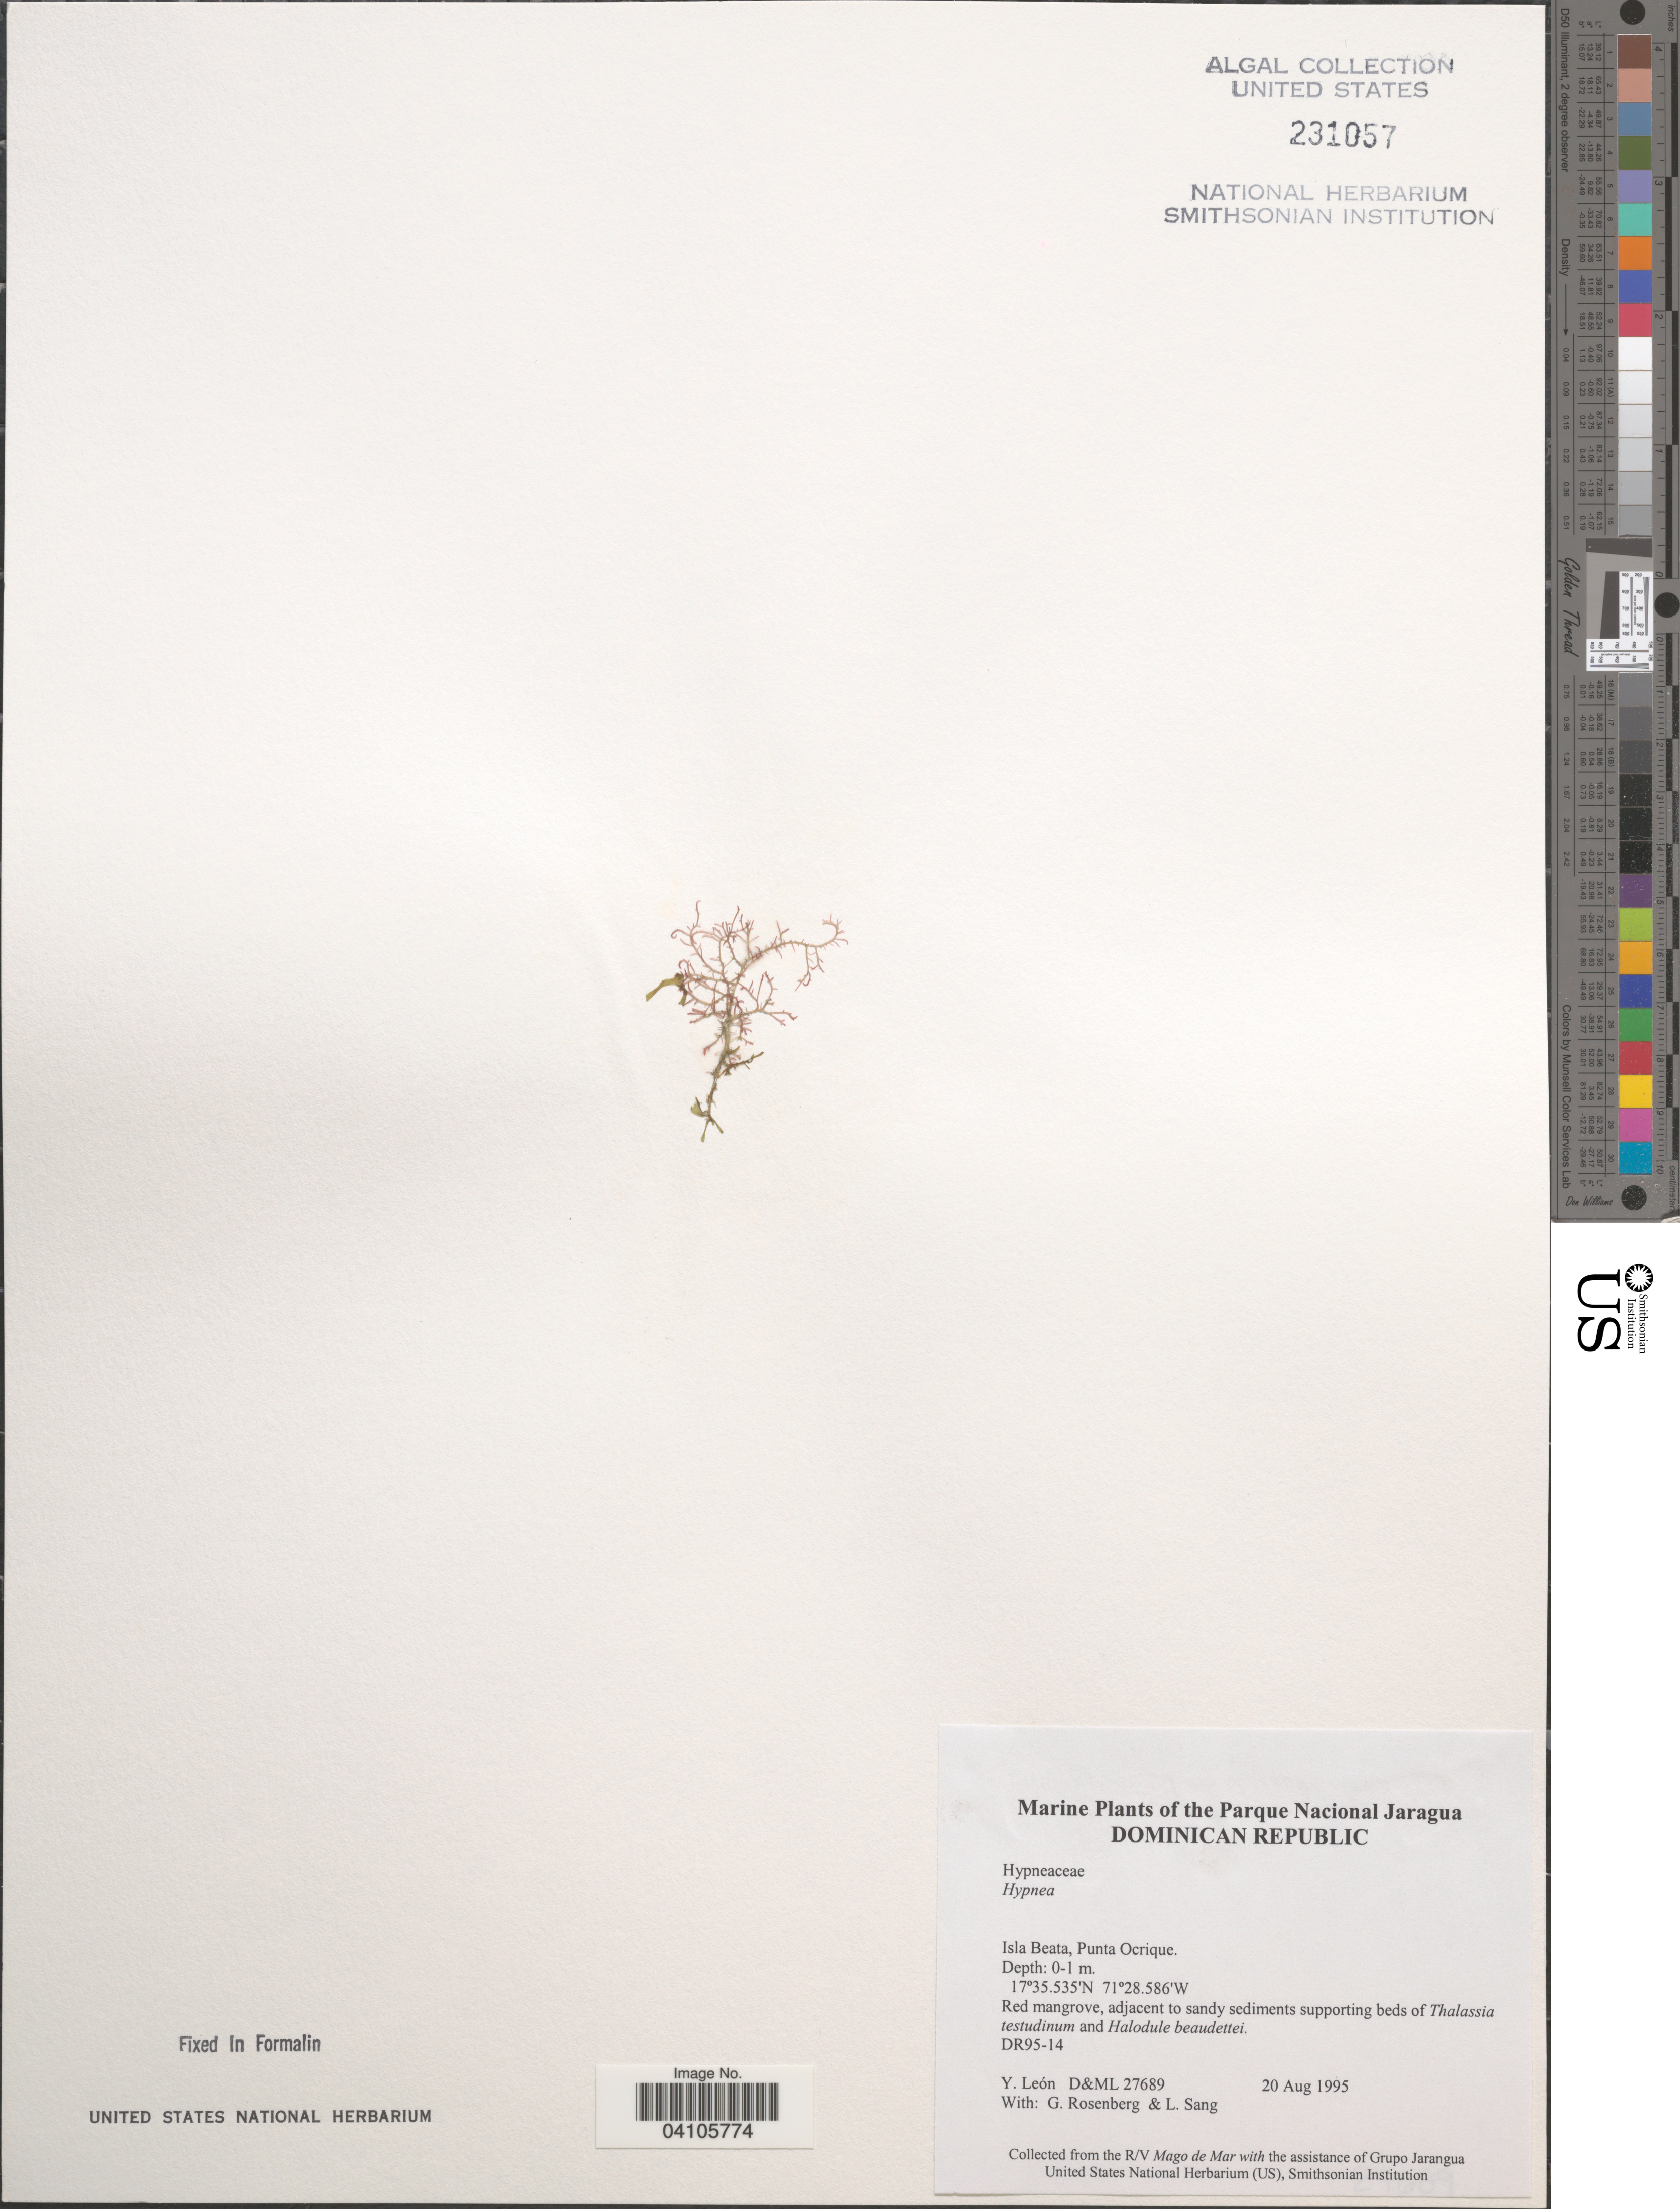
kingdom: Plantae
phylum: Rhodophyta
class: Florideophyceae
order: Gigartinales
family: Cystocloniaceae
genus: Hypnea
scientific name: Hypnea sp.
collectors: Y. León, G. Rosenberg & L. Sang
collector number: D&ML27689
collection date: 1995-08-20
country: Dominican Republic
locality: The Parque Nacional Jaragua. Isla Beata, Punta Ocrique.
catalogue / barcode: US 231057